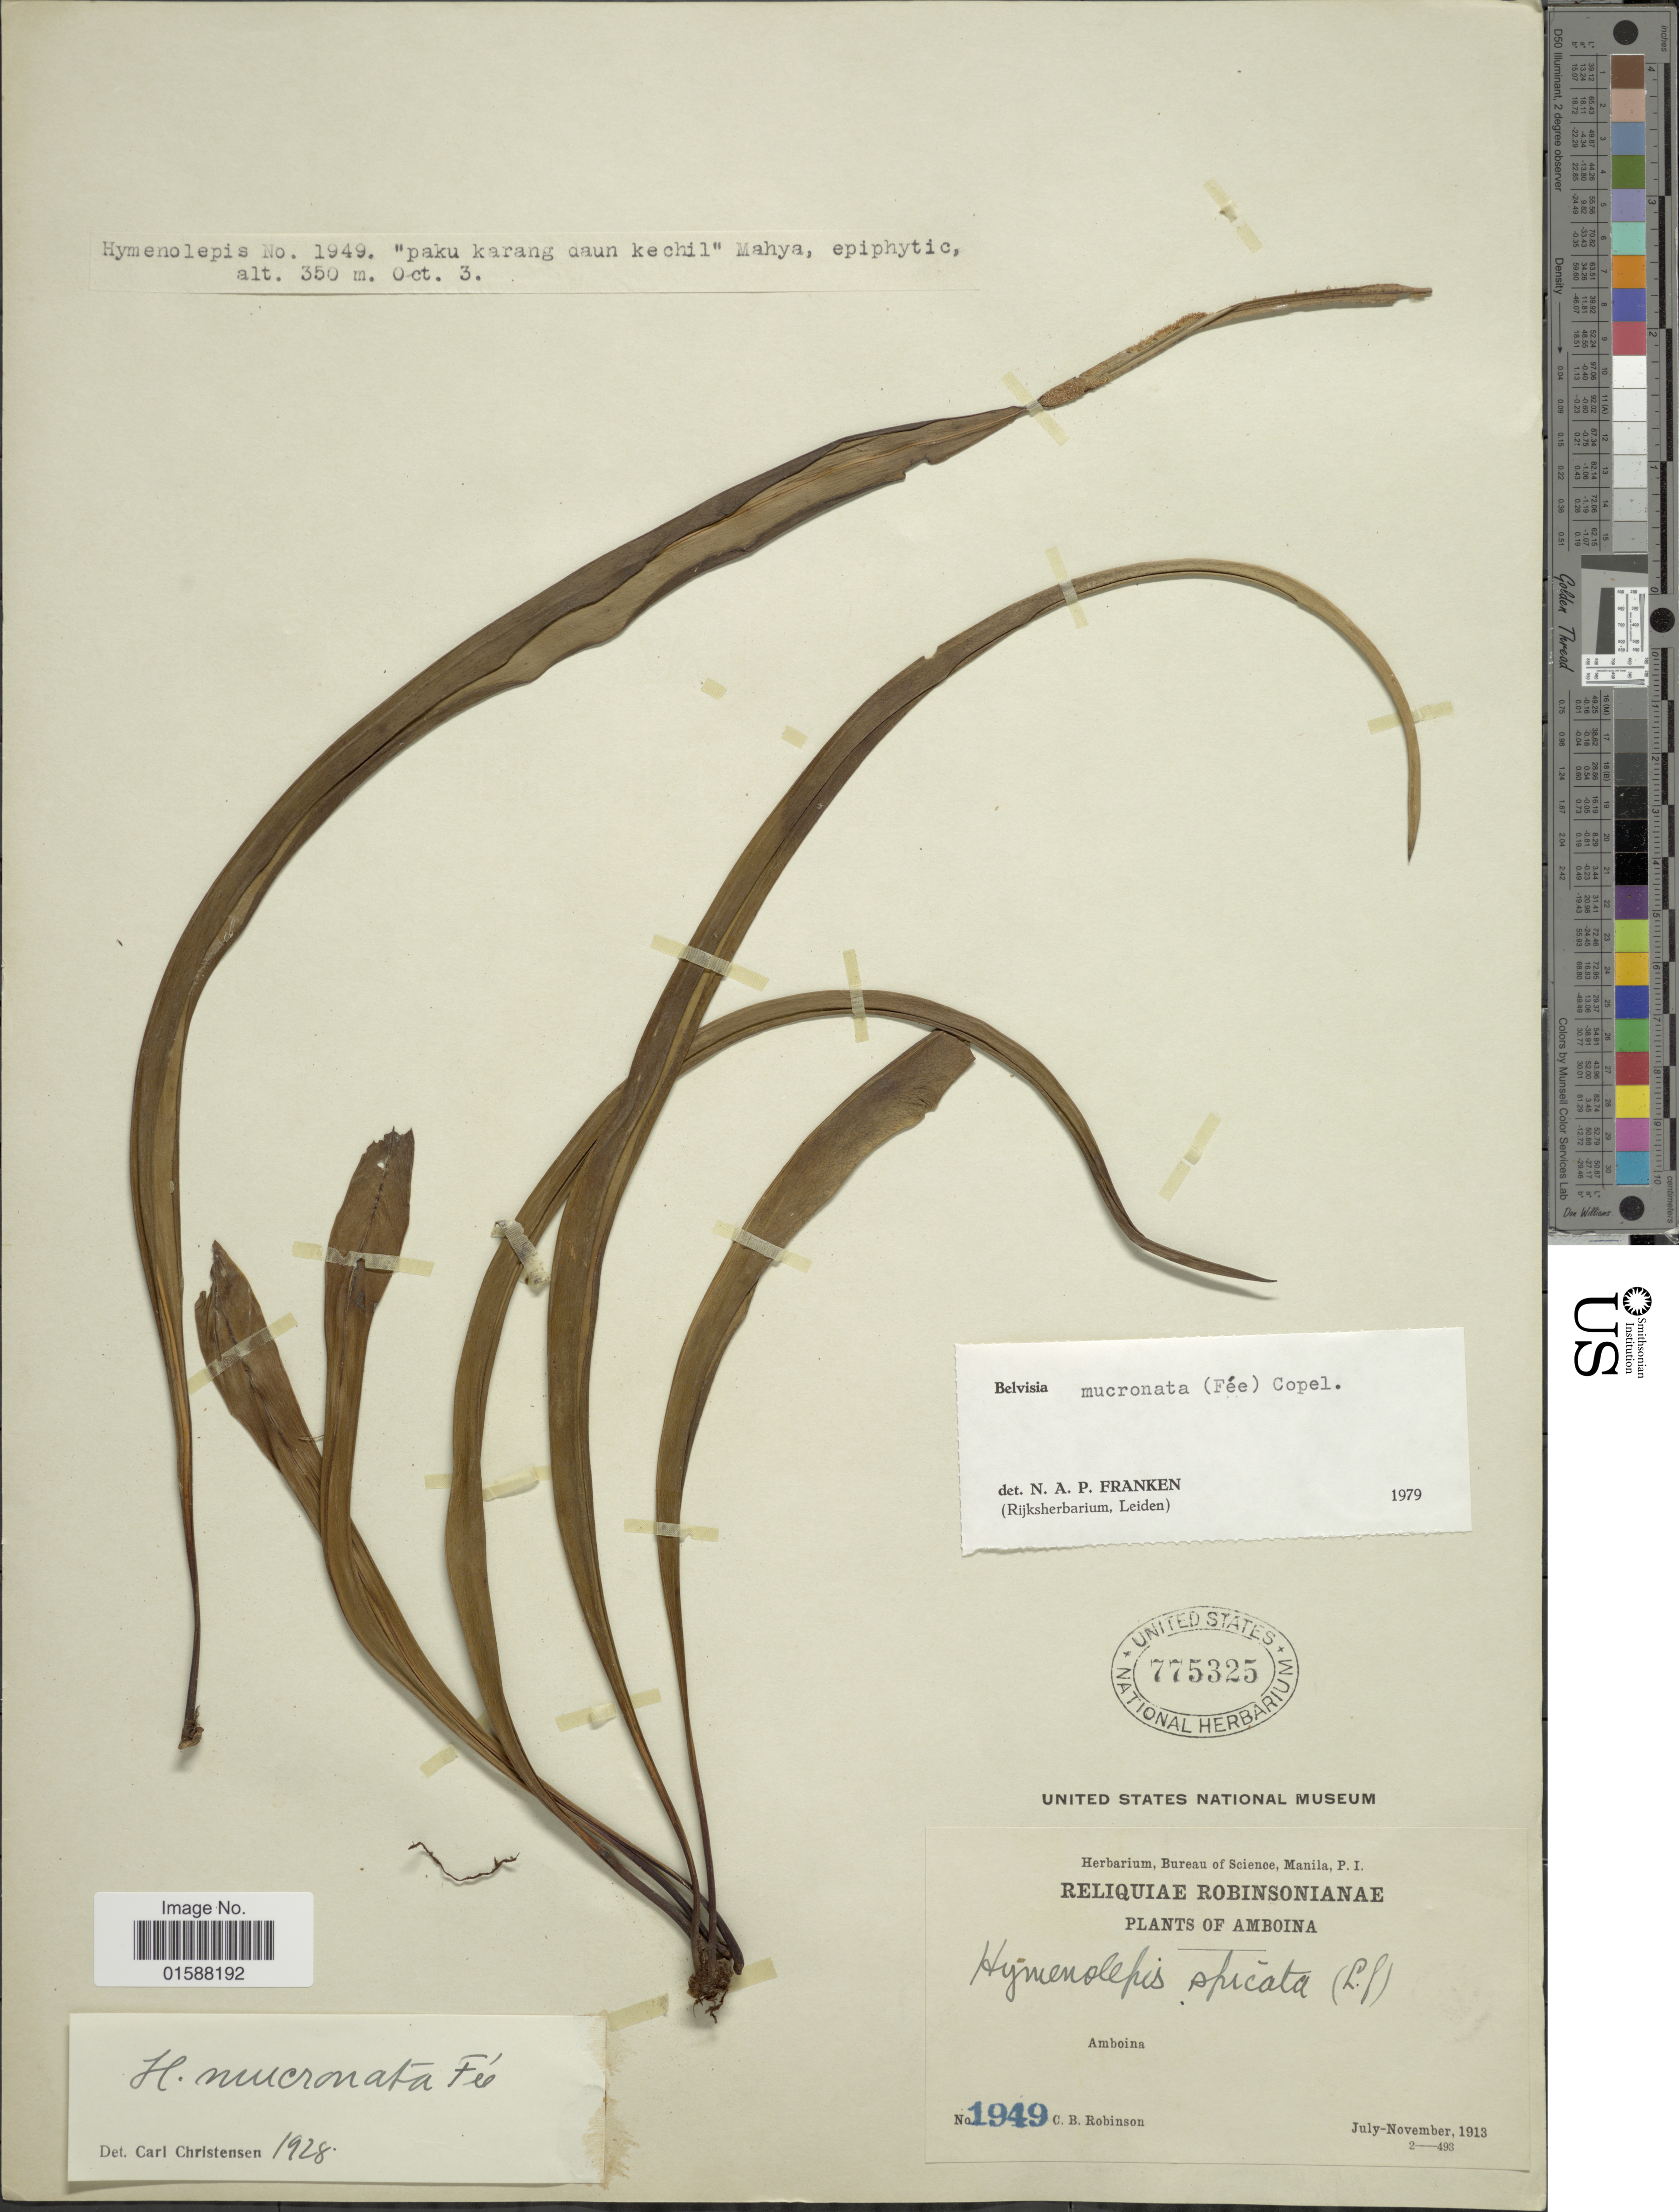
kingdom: Plantae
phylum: Tracheophyta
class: Polypodiopsida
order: Polypodiales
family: Polypodiaceae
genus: Lepisorus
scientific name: Lepisorus mucronatus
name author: (Fée) Li S. Wang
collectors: C. Robinson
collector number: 1949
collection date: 1913-07/1913-11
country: Indonesia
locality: Amboina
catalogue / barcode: US 775325